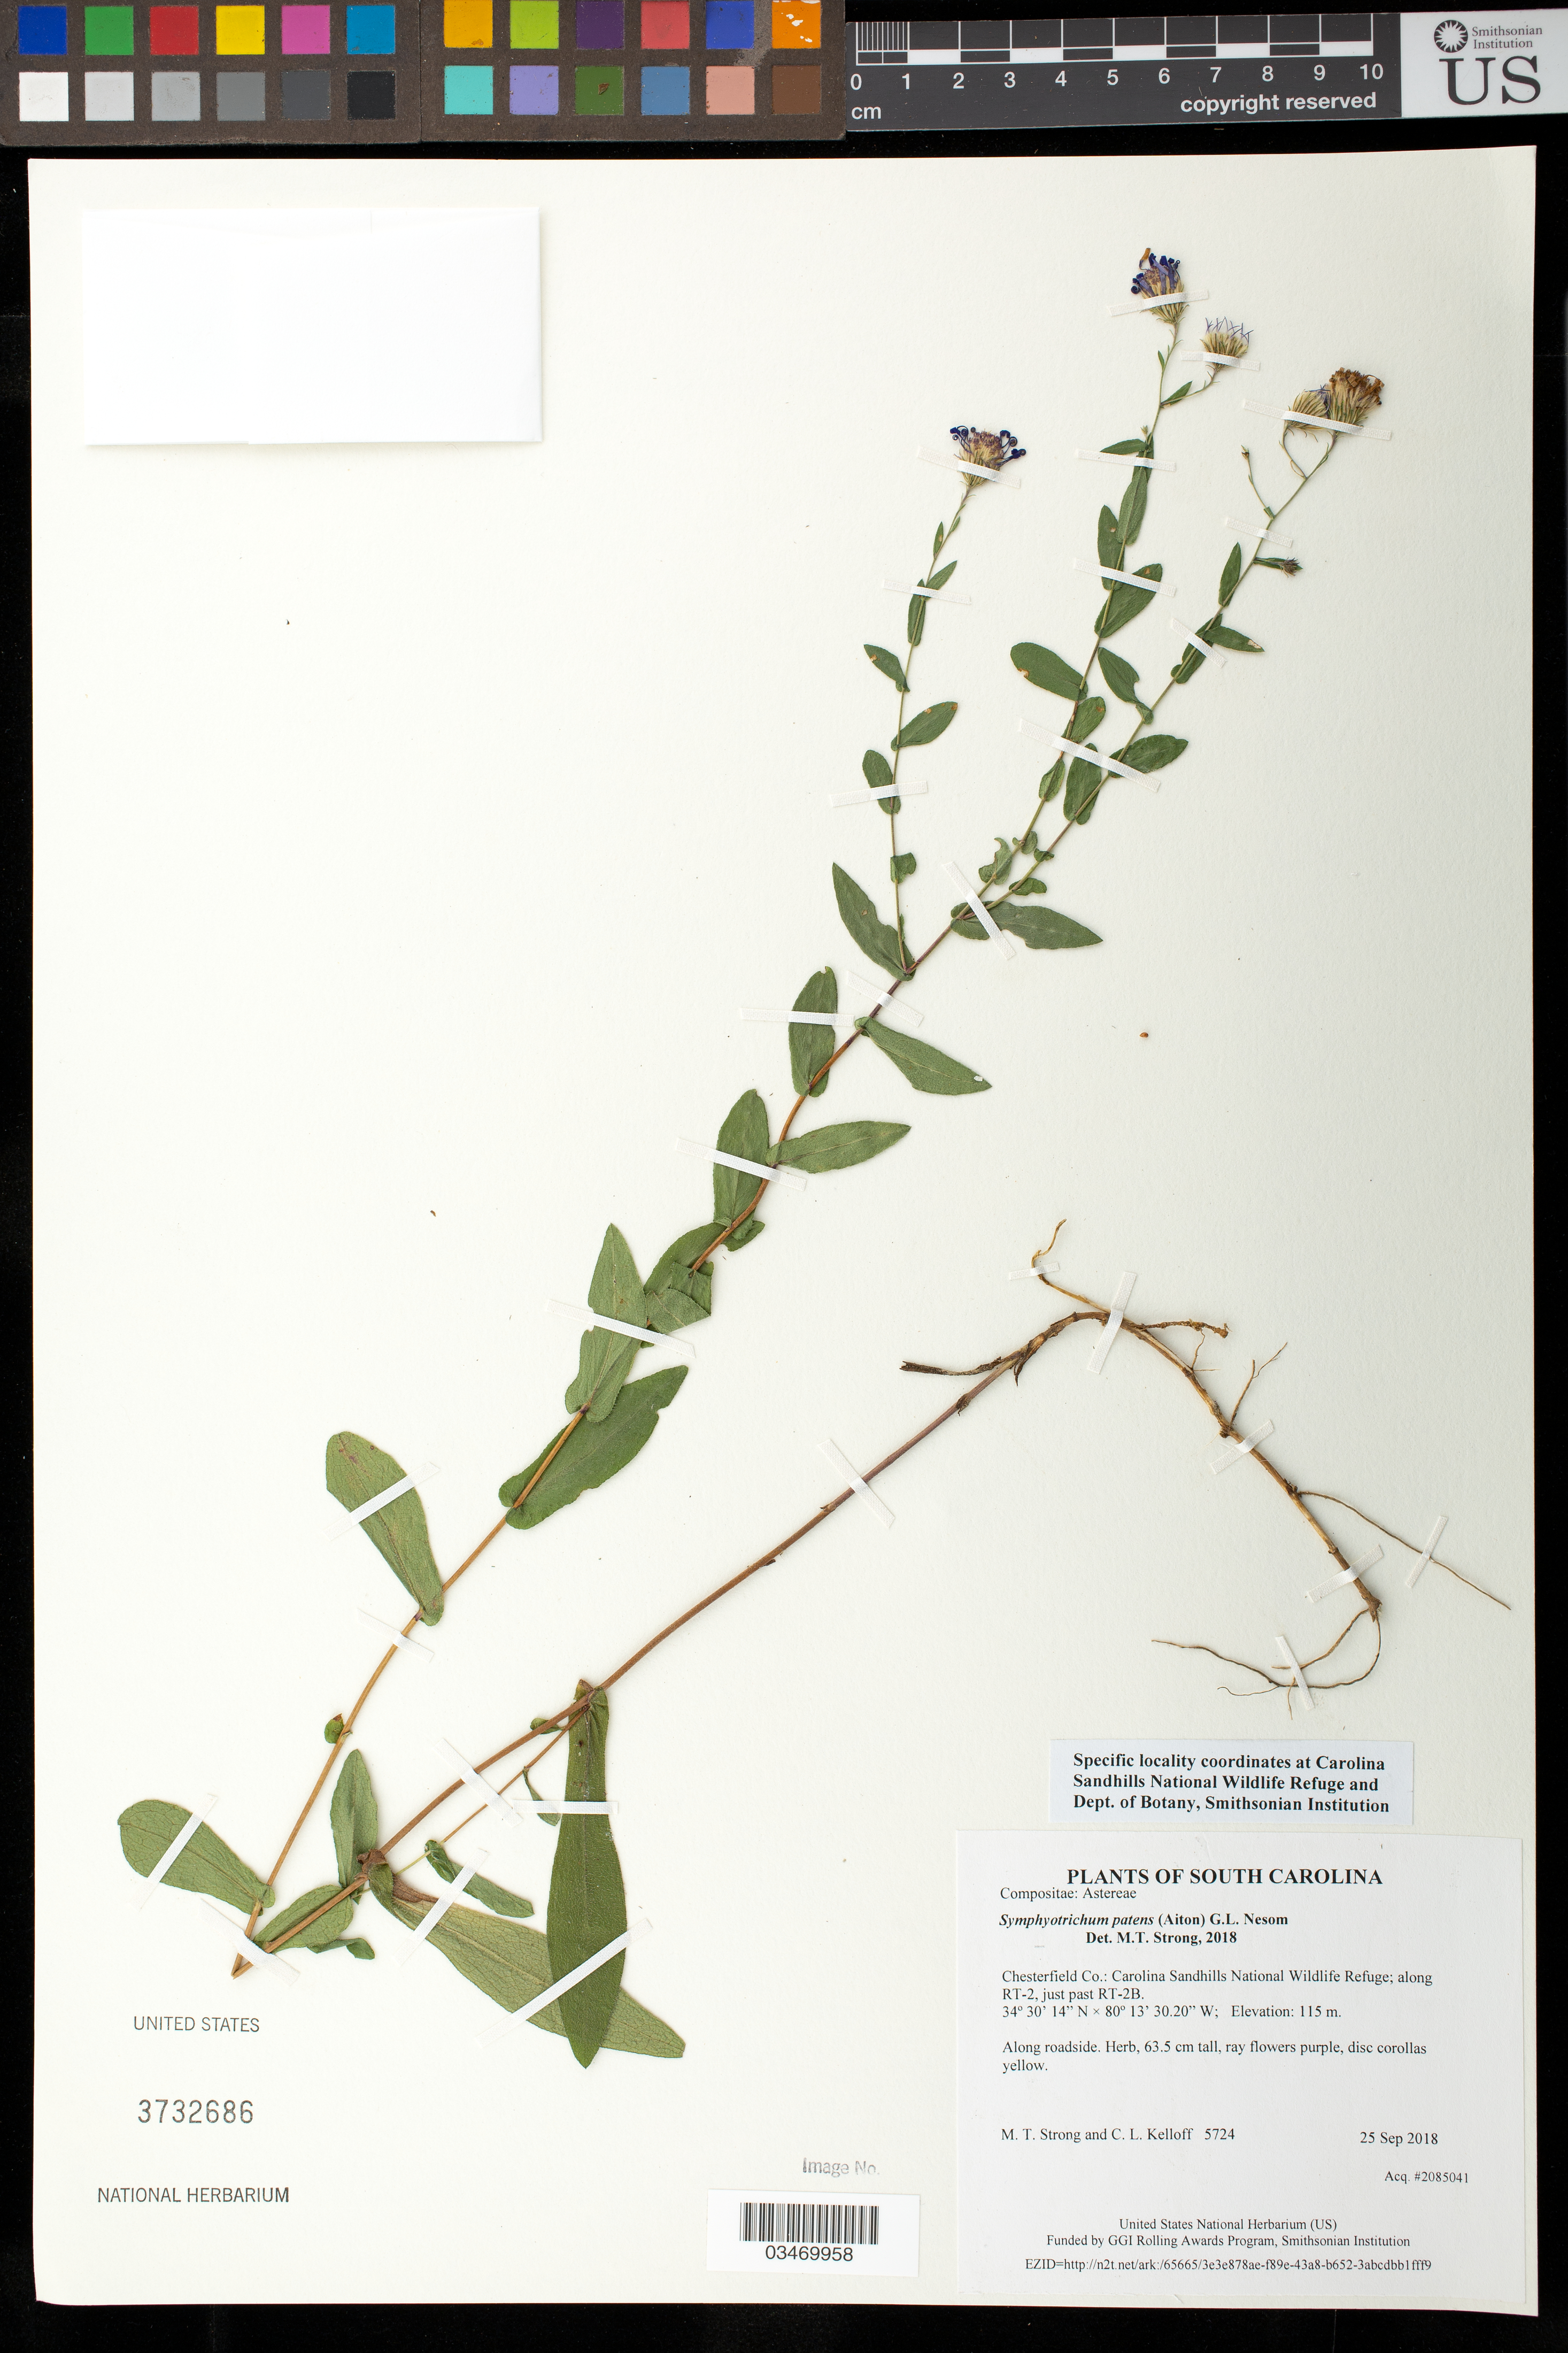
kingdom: Plantae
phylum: Tracheophyta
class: Magnoliopsida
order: Asterales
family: Asteraceae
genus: Symphyotrichum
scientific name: Symphyotrichum patens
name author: (Aiton) G.L. Nesom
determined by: Strong, M. T., (US), Smithsonian Institution - National Museum of Natural History (UNITED STATES)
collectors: M. T. Strong & C. L. Kelloff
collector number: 5724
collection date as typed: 25 Sep 2018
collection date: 2018-09-25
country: United States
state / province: South Carolina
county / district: Chesterfield Co.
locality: Carolina Sandhills National Wildlife Refuge; along RT-2, just past RT-2B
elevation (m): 115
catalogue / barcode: US 3732686